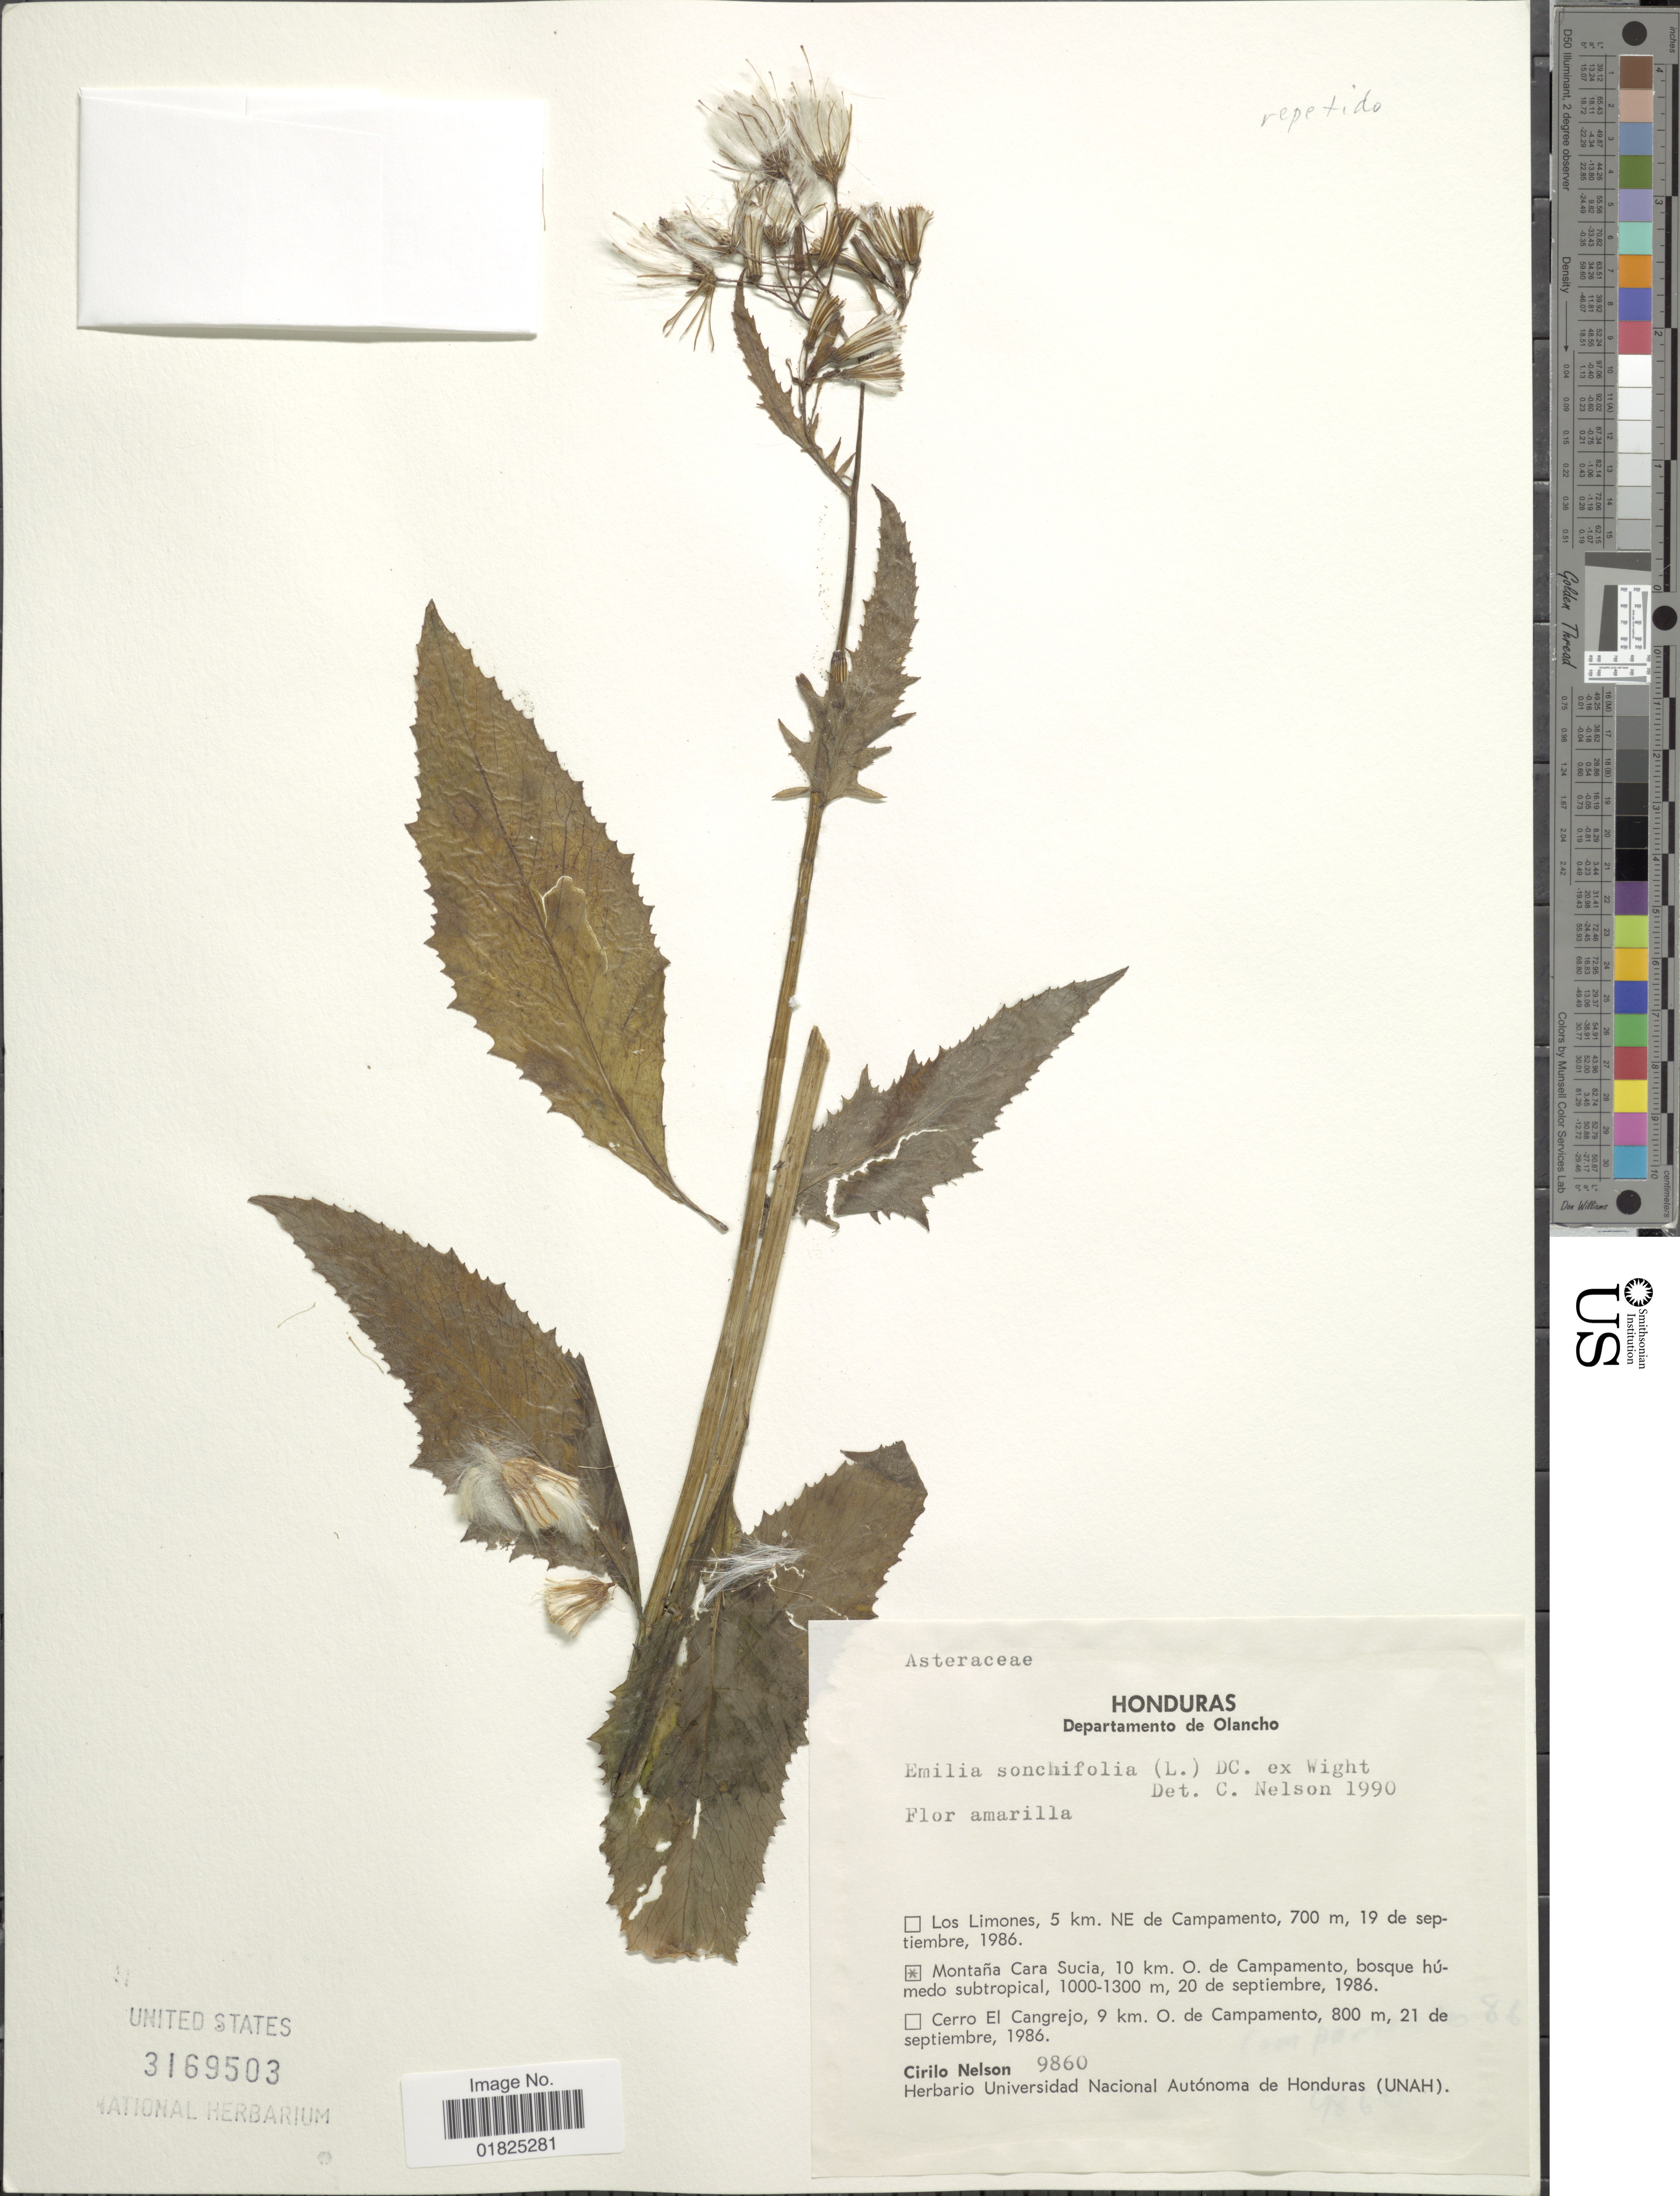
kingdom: Plantae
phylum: Tracheophyta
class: Magnoliopsida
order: Asterales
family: Asteraceae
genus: Erechtites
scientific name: Erechtites hieraciifolius var. cacaliodes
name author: (Fisch. ex Spreng.) Less. ex Griseb.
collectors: C. H. Nelson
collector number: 9860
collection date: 1986-09-20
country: Honduras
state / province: Olancho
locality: Montana Cara Sucia, 10 km. O. de Campamento, bosque humedo subtropical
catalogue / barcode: US 3169503